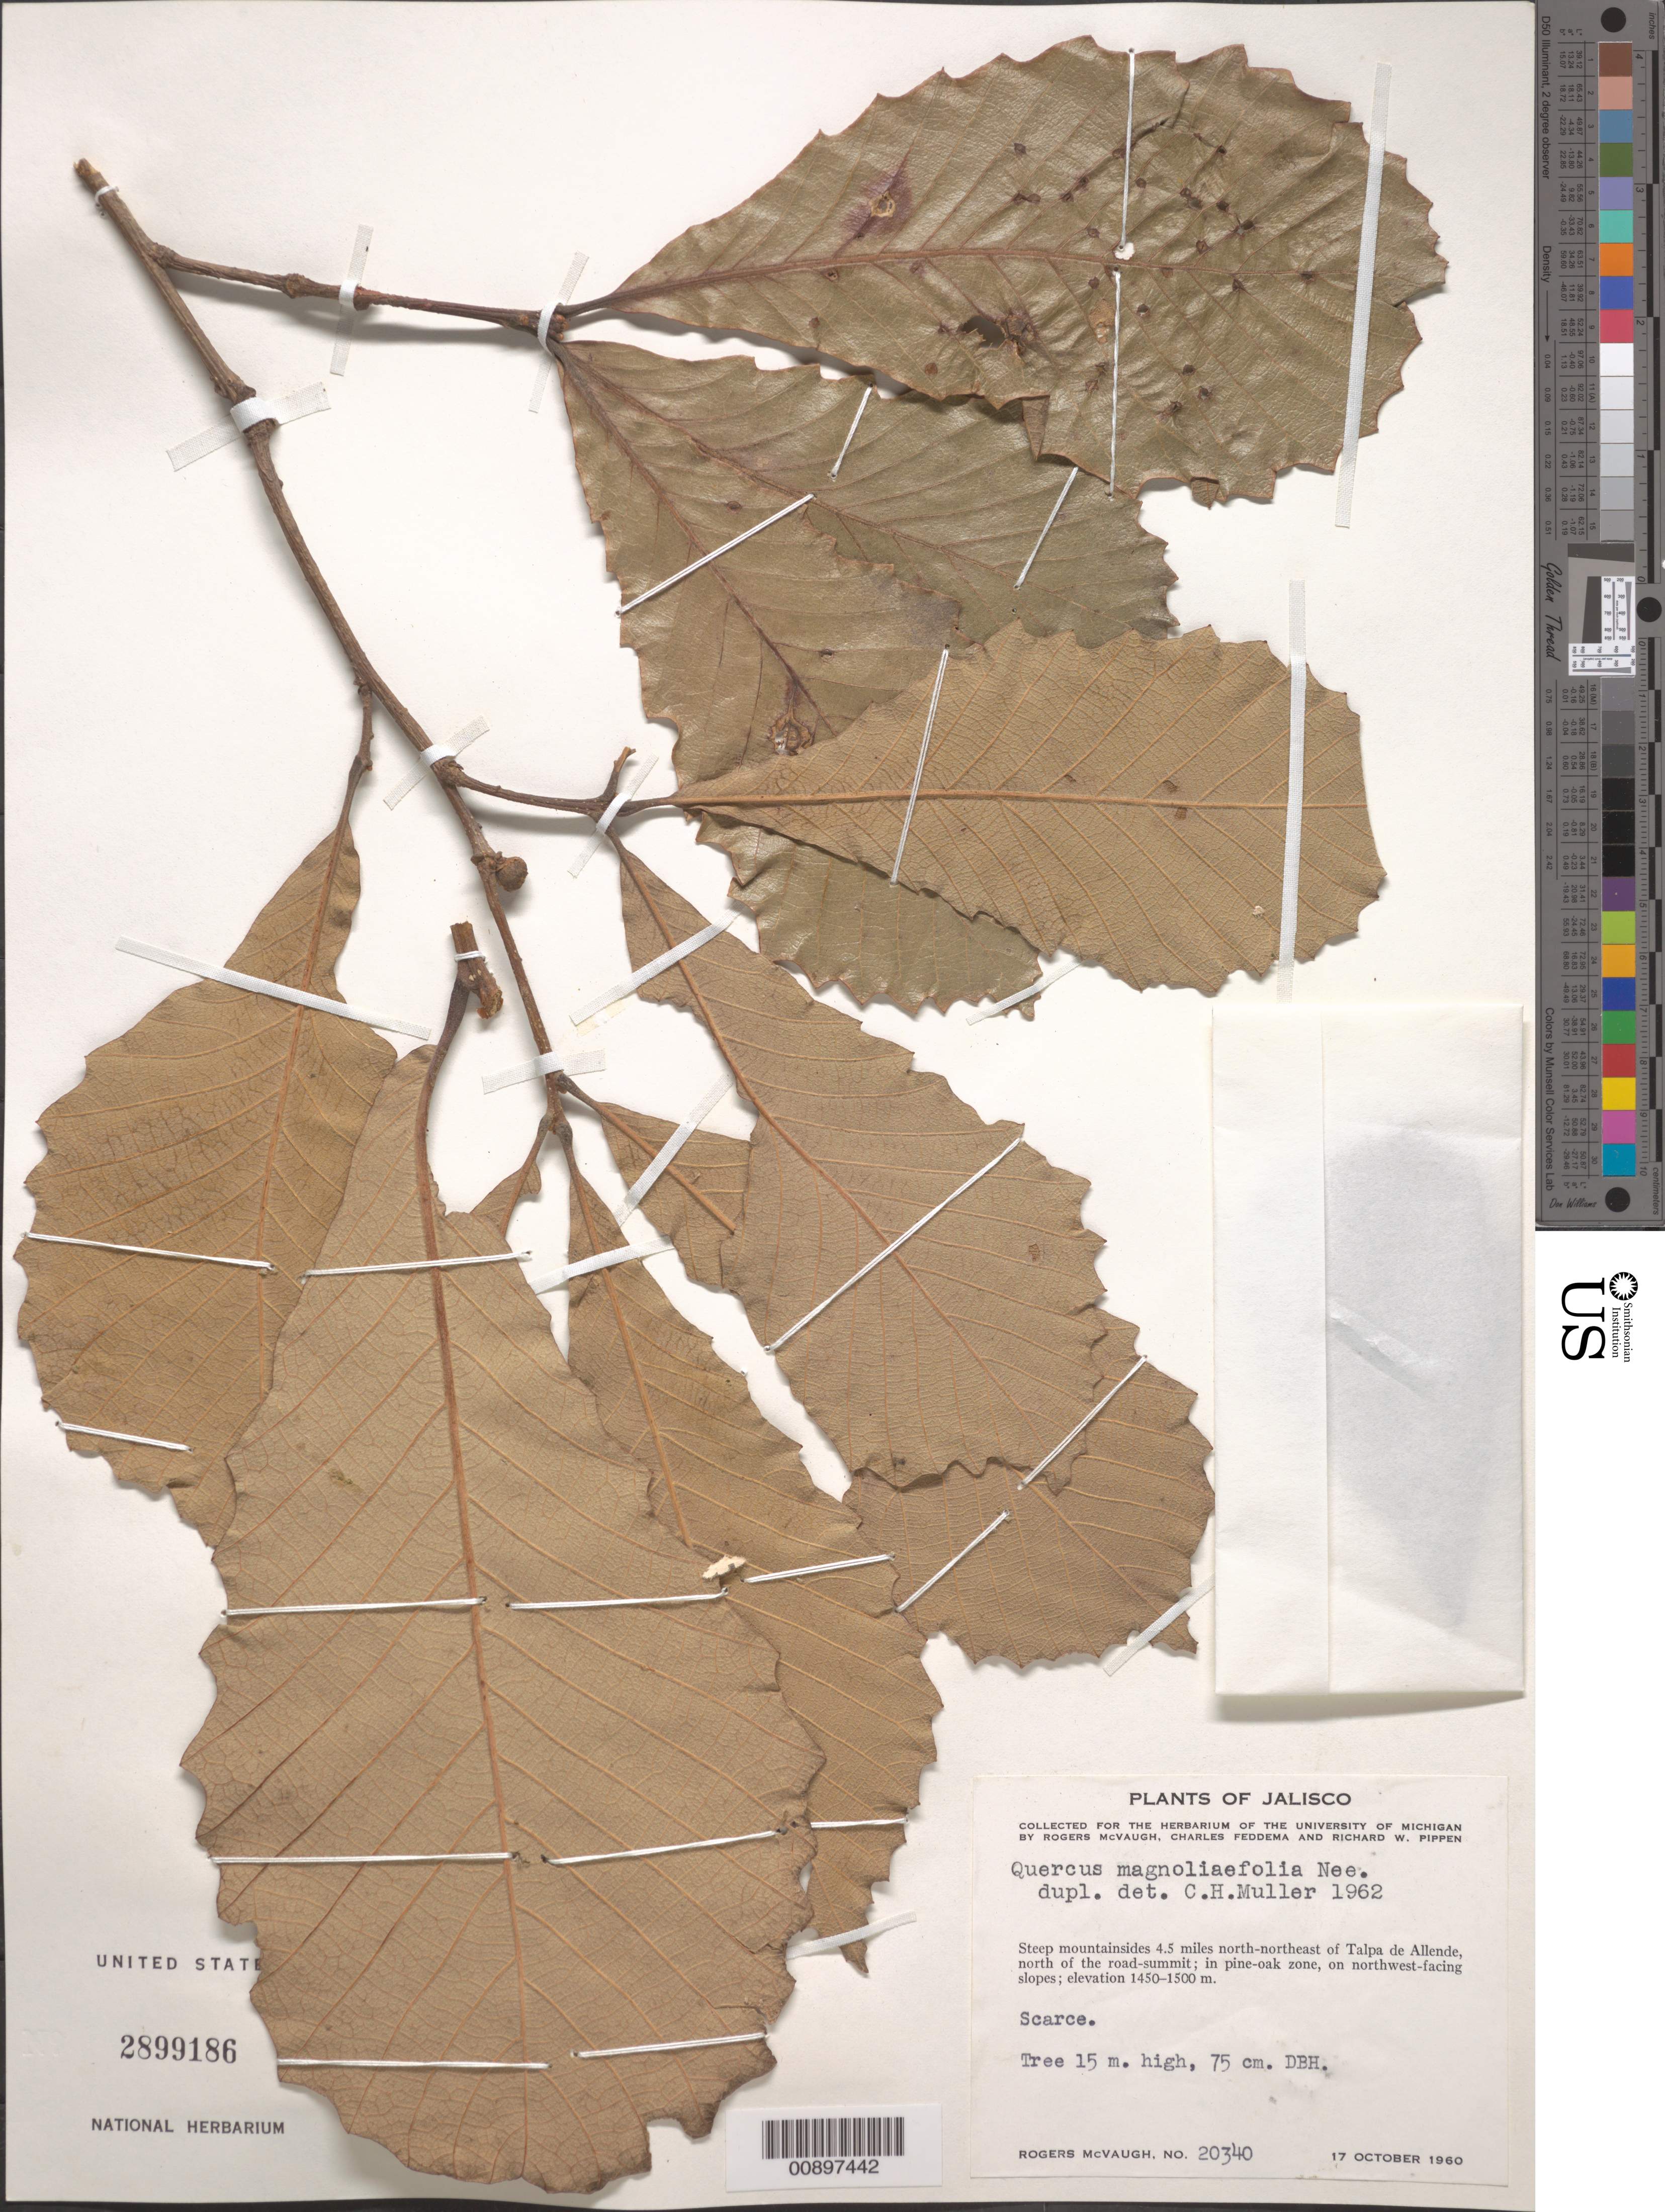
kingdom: Plantae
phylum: Tracheophyta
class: Magnoliopsida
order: Fagales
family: Fagaceae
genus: Quercus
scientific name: Quercus magnoliifolia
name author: Née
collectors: R. McVaugh, C. Feddema & R. W. Pippen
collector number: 20340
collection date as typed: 17 Oct 1960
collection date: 1960-10-17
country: Mexico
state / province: Jalisco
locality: Steep mountainsides 4.5 miles north-northeast of Talpa de Allende, north of the road-summit.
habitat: In pine-oak zone, on northwest-facing slopes.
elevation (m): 1500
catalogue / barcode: US 2899186